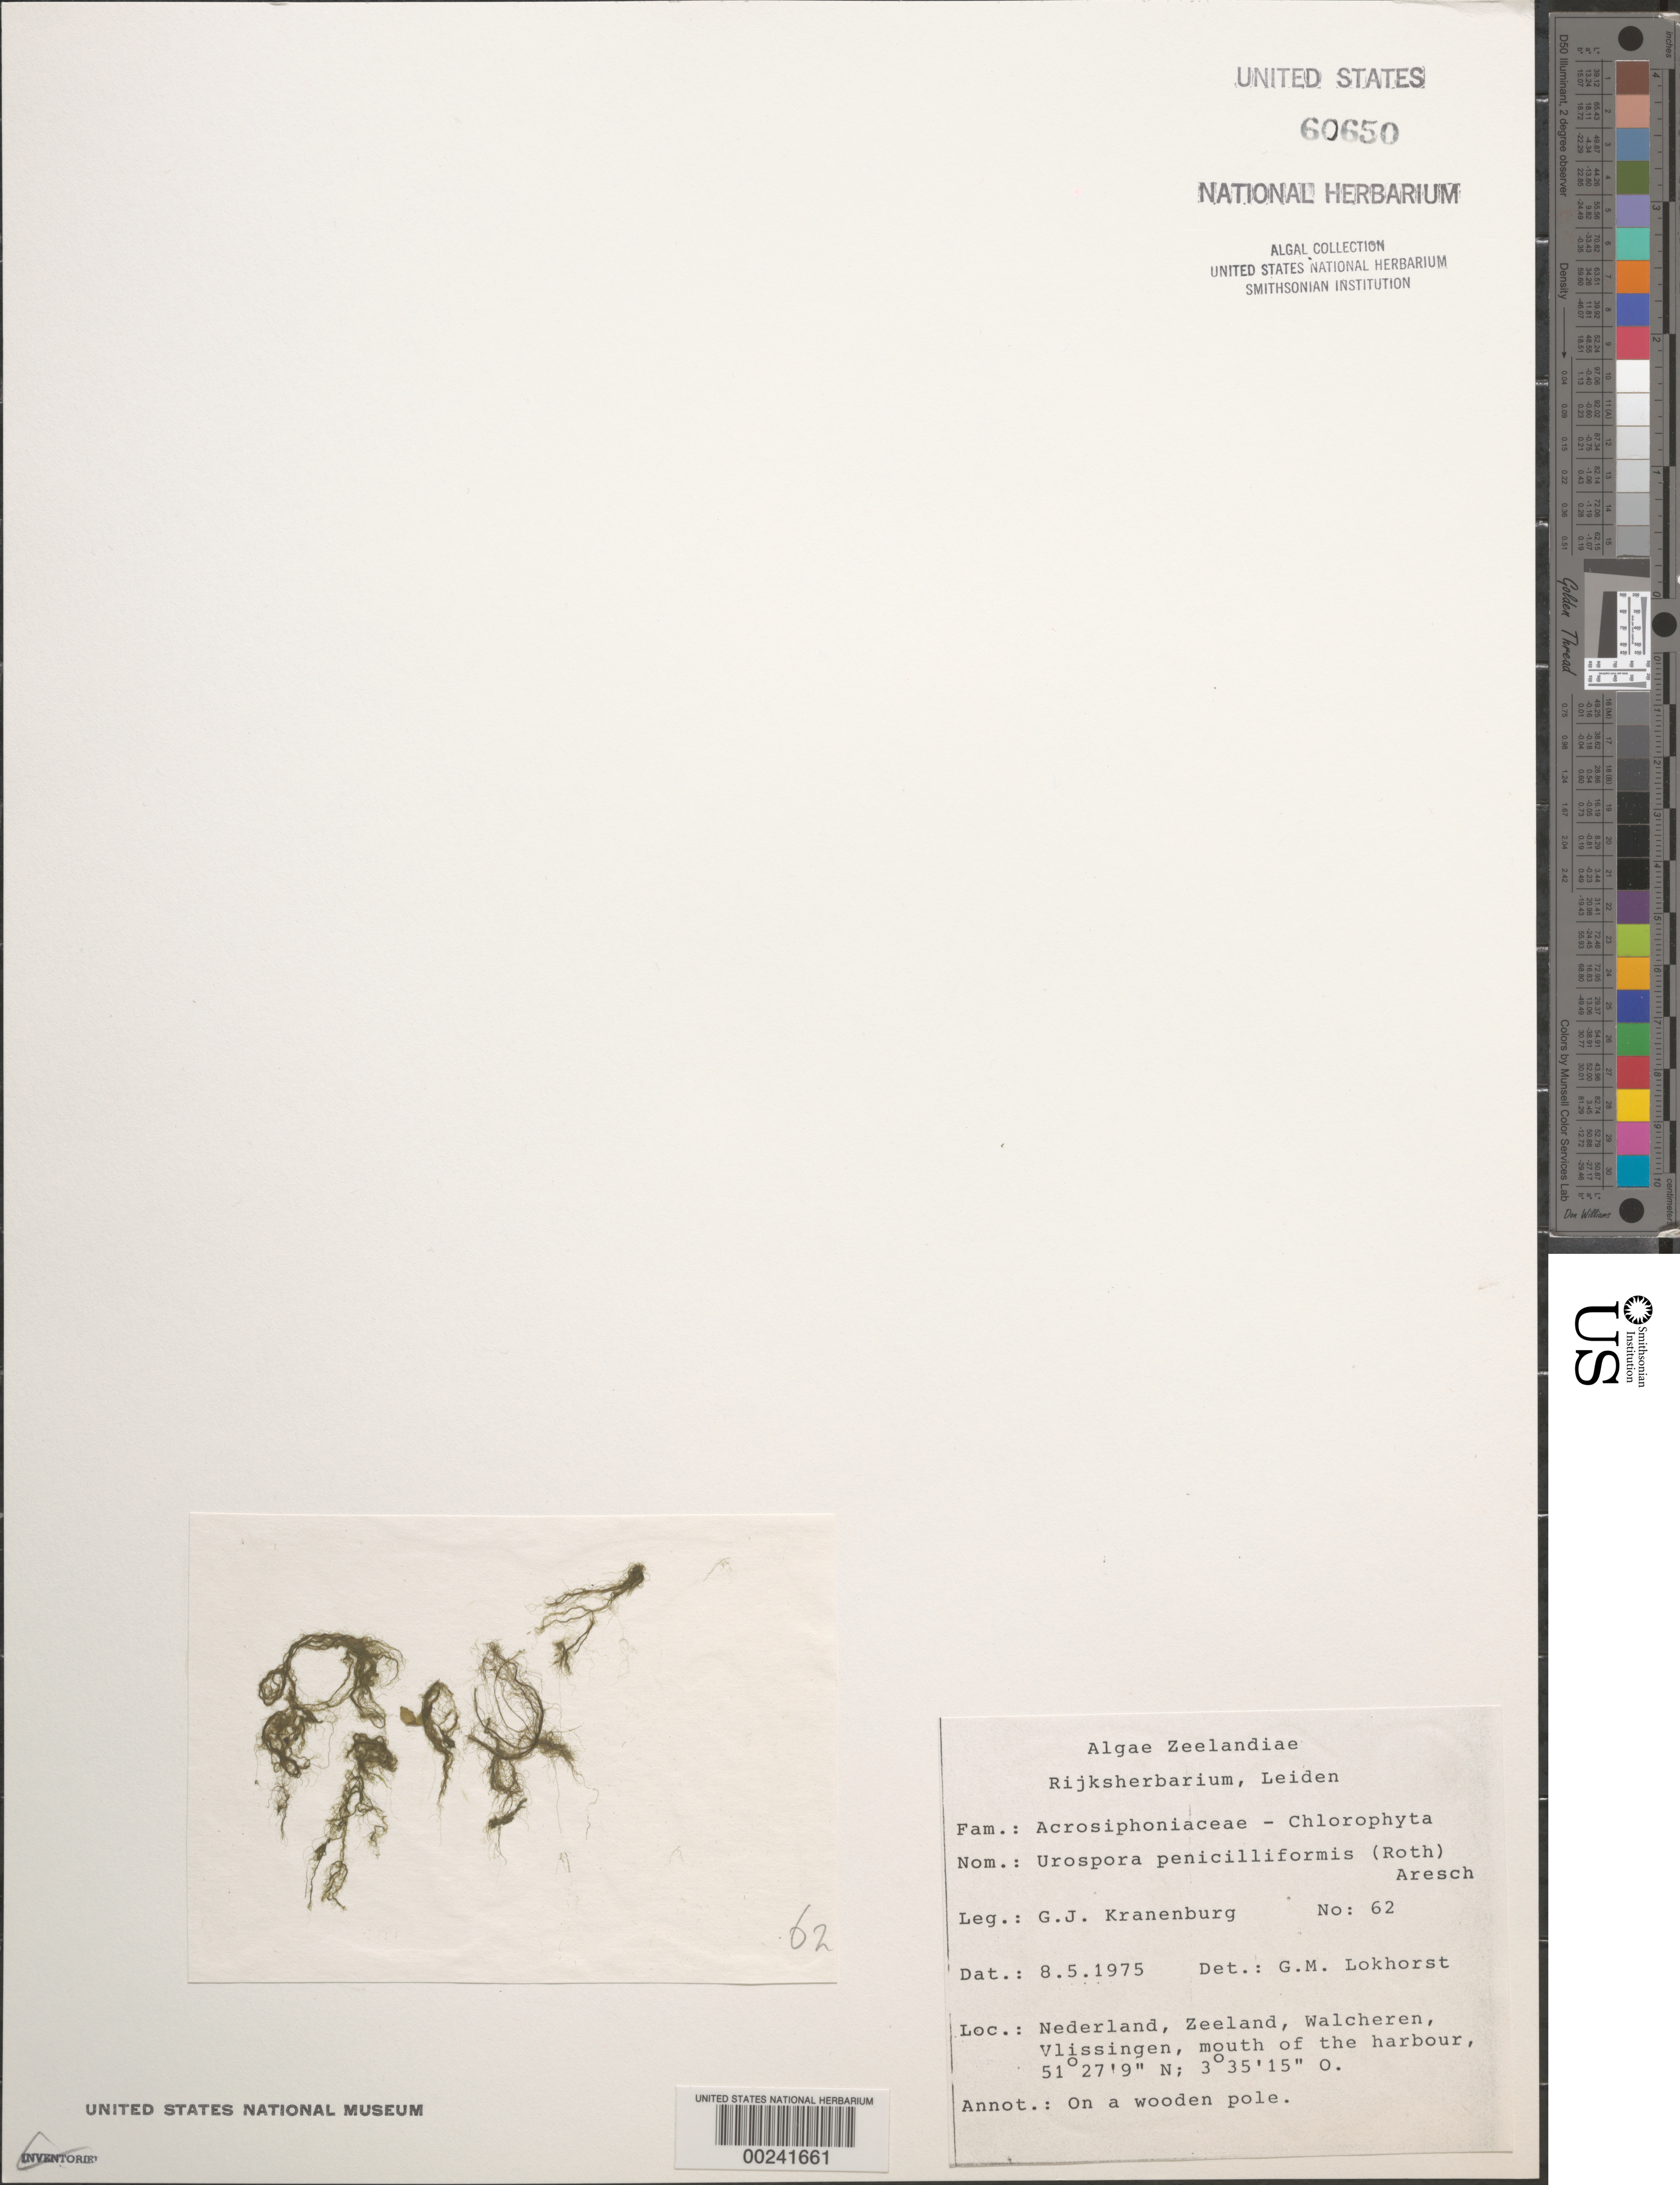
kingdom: Plantae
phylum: Chlorophyta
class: Ulvophyceae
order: Ulotrichales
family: Ulotrichaceae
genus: Urospora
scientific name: Urospora penicilliformis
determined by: Lokhorst, G. M.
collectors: G. Kranenburg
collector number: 62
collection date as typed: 05 Aug 1975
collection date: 1975-08-05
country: Netherlands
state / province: Zeeland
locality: Walcheren, vlissingen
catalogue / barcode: US 60650